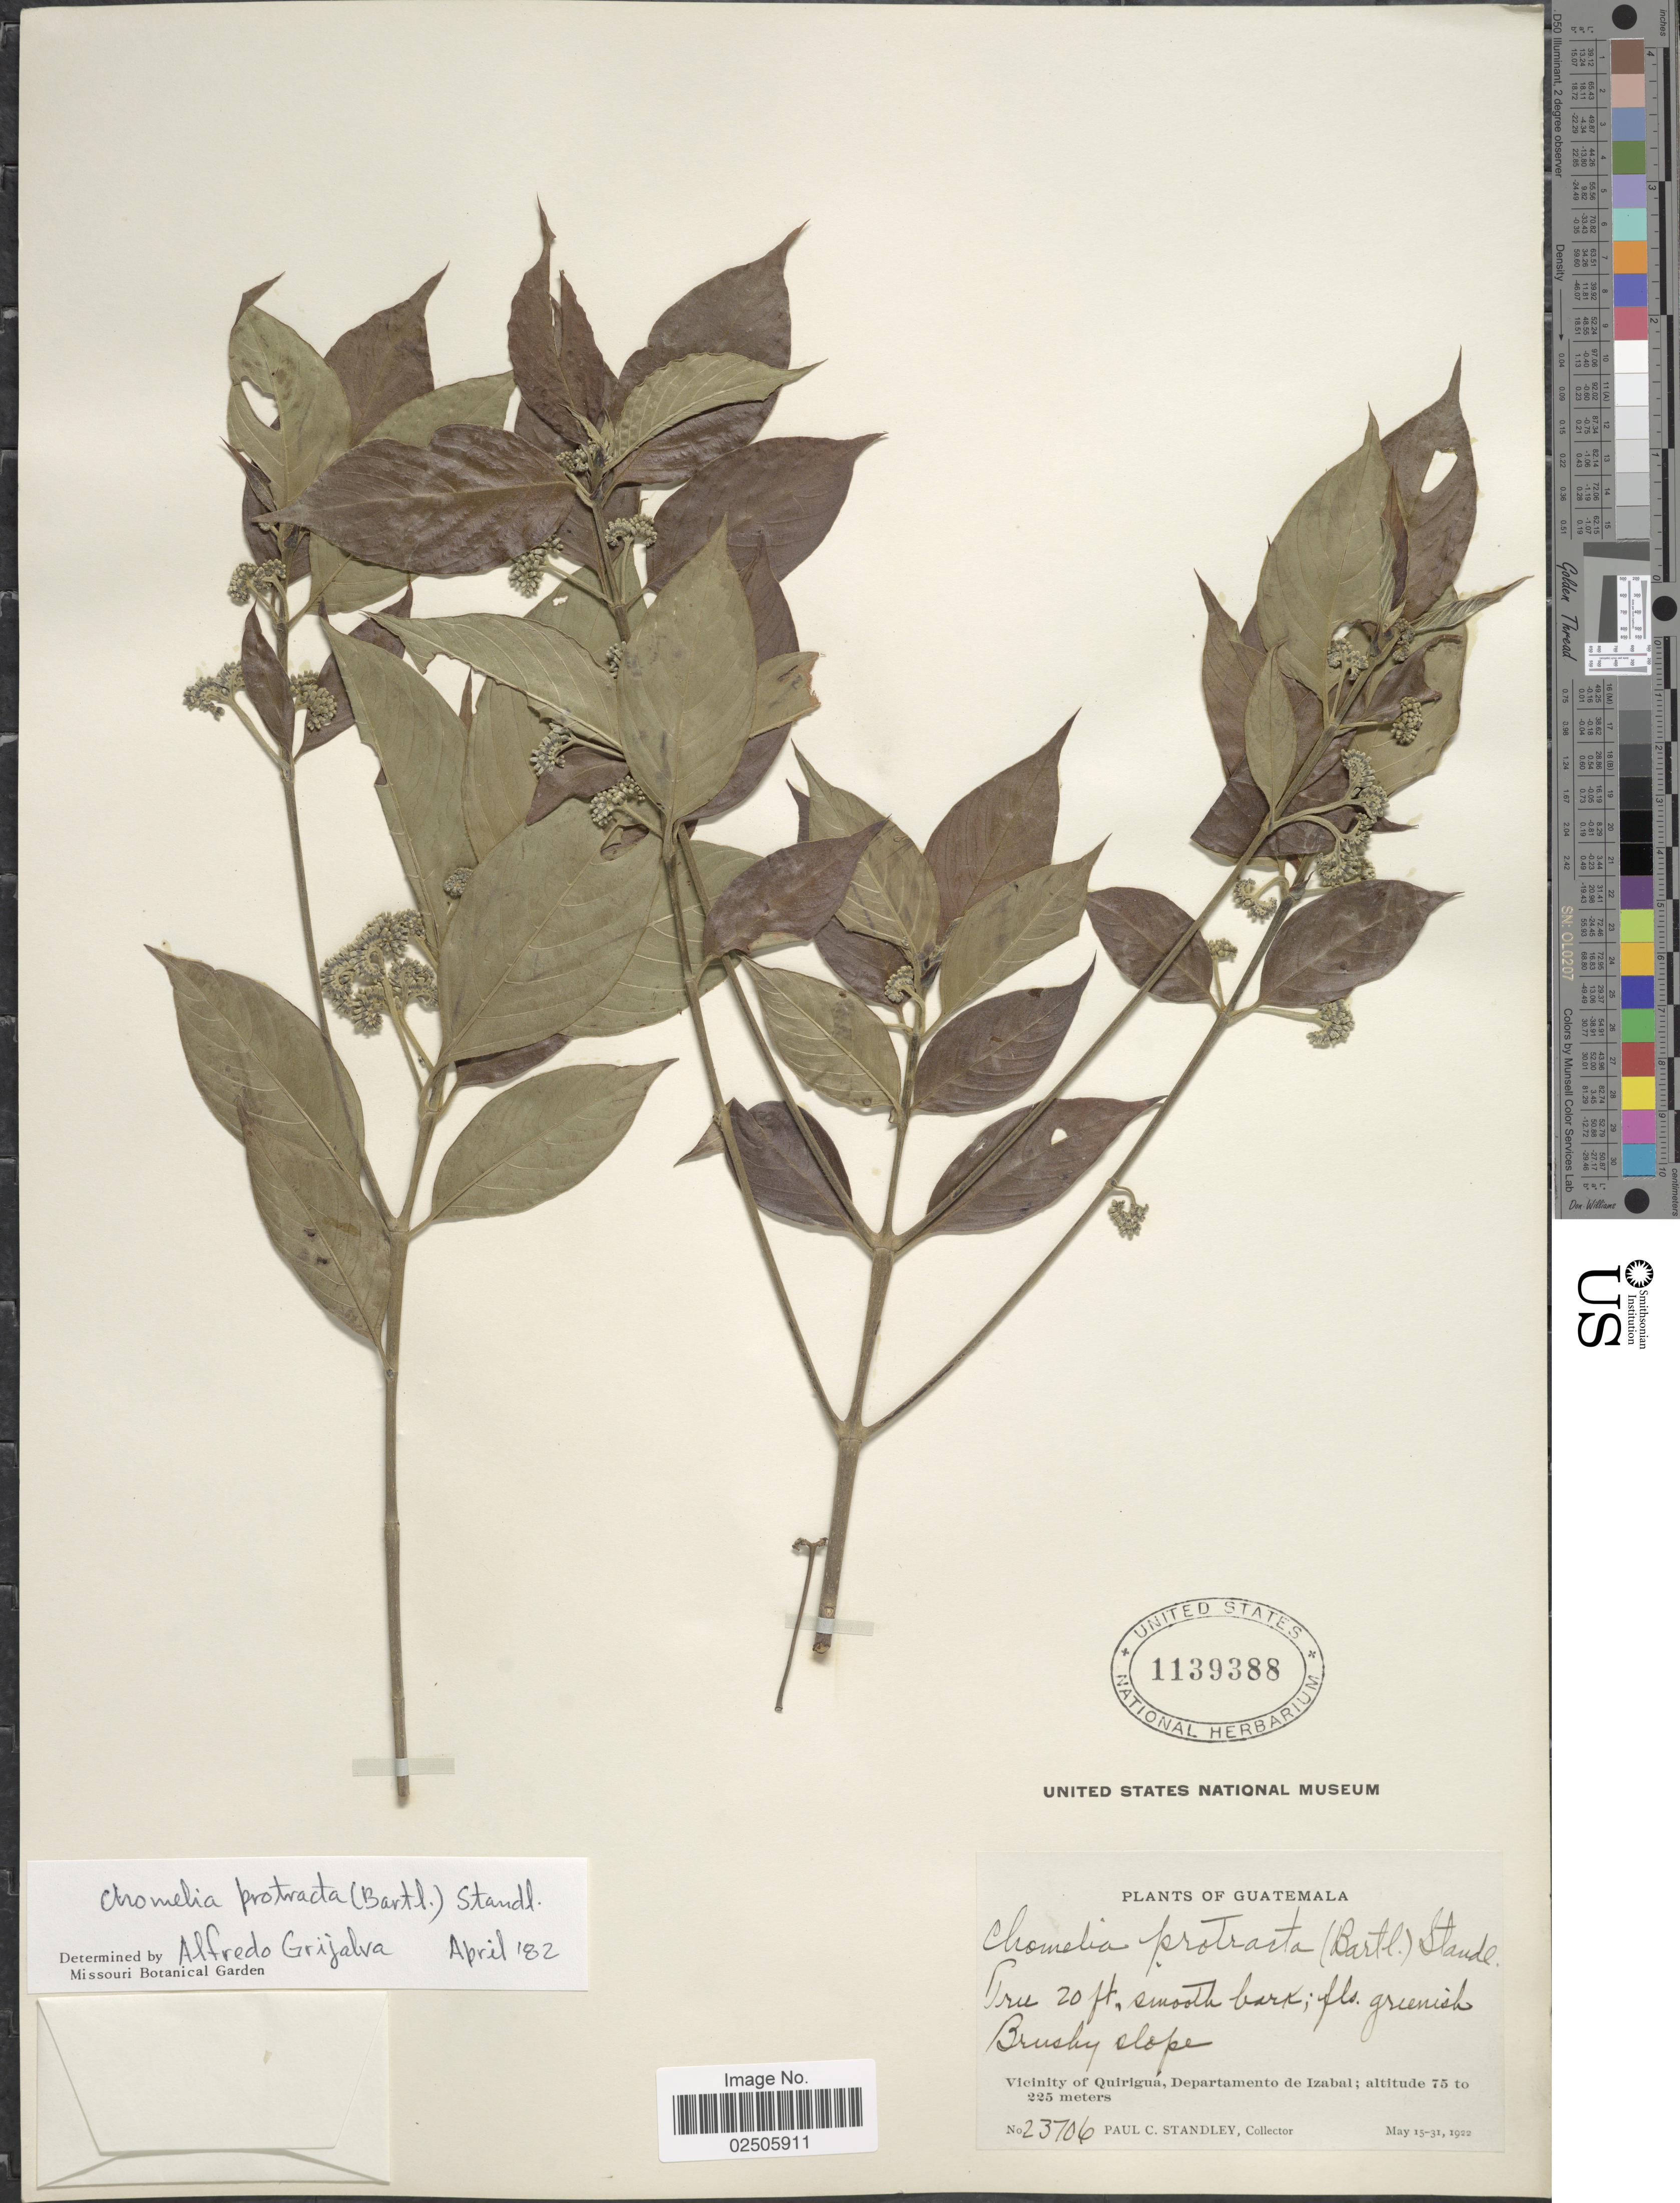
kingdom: Plantae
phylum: Tracheophyta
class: Magnoliopsida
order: Gentianales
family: Rubiaceae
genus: Chomelia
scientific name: Chomelia protracta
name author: (Bartl. ex DC.) Standl.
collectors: P. C. Standley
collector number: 23706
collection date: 1922-05-15/1922-05-31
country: Guatemala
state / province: Izabal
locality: Vicinity of Quirigua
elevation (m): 75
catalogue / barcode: US 1139388